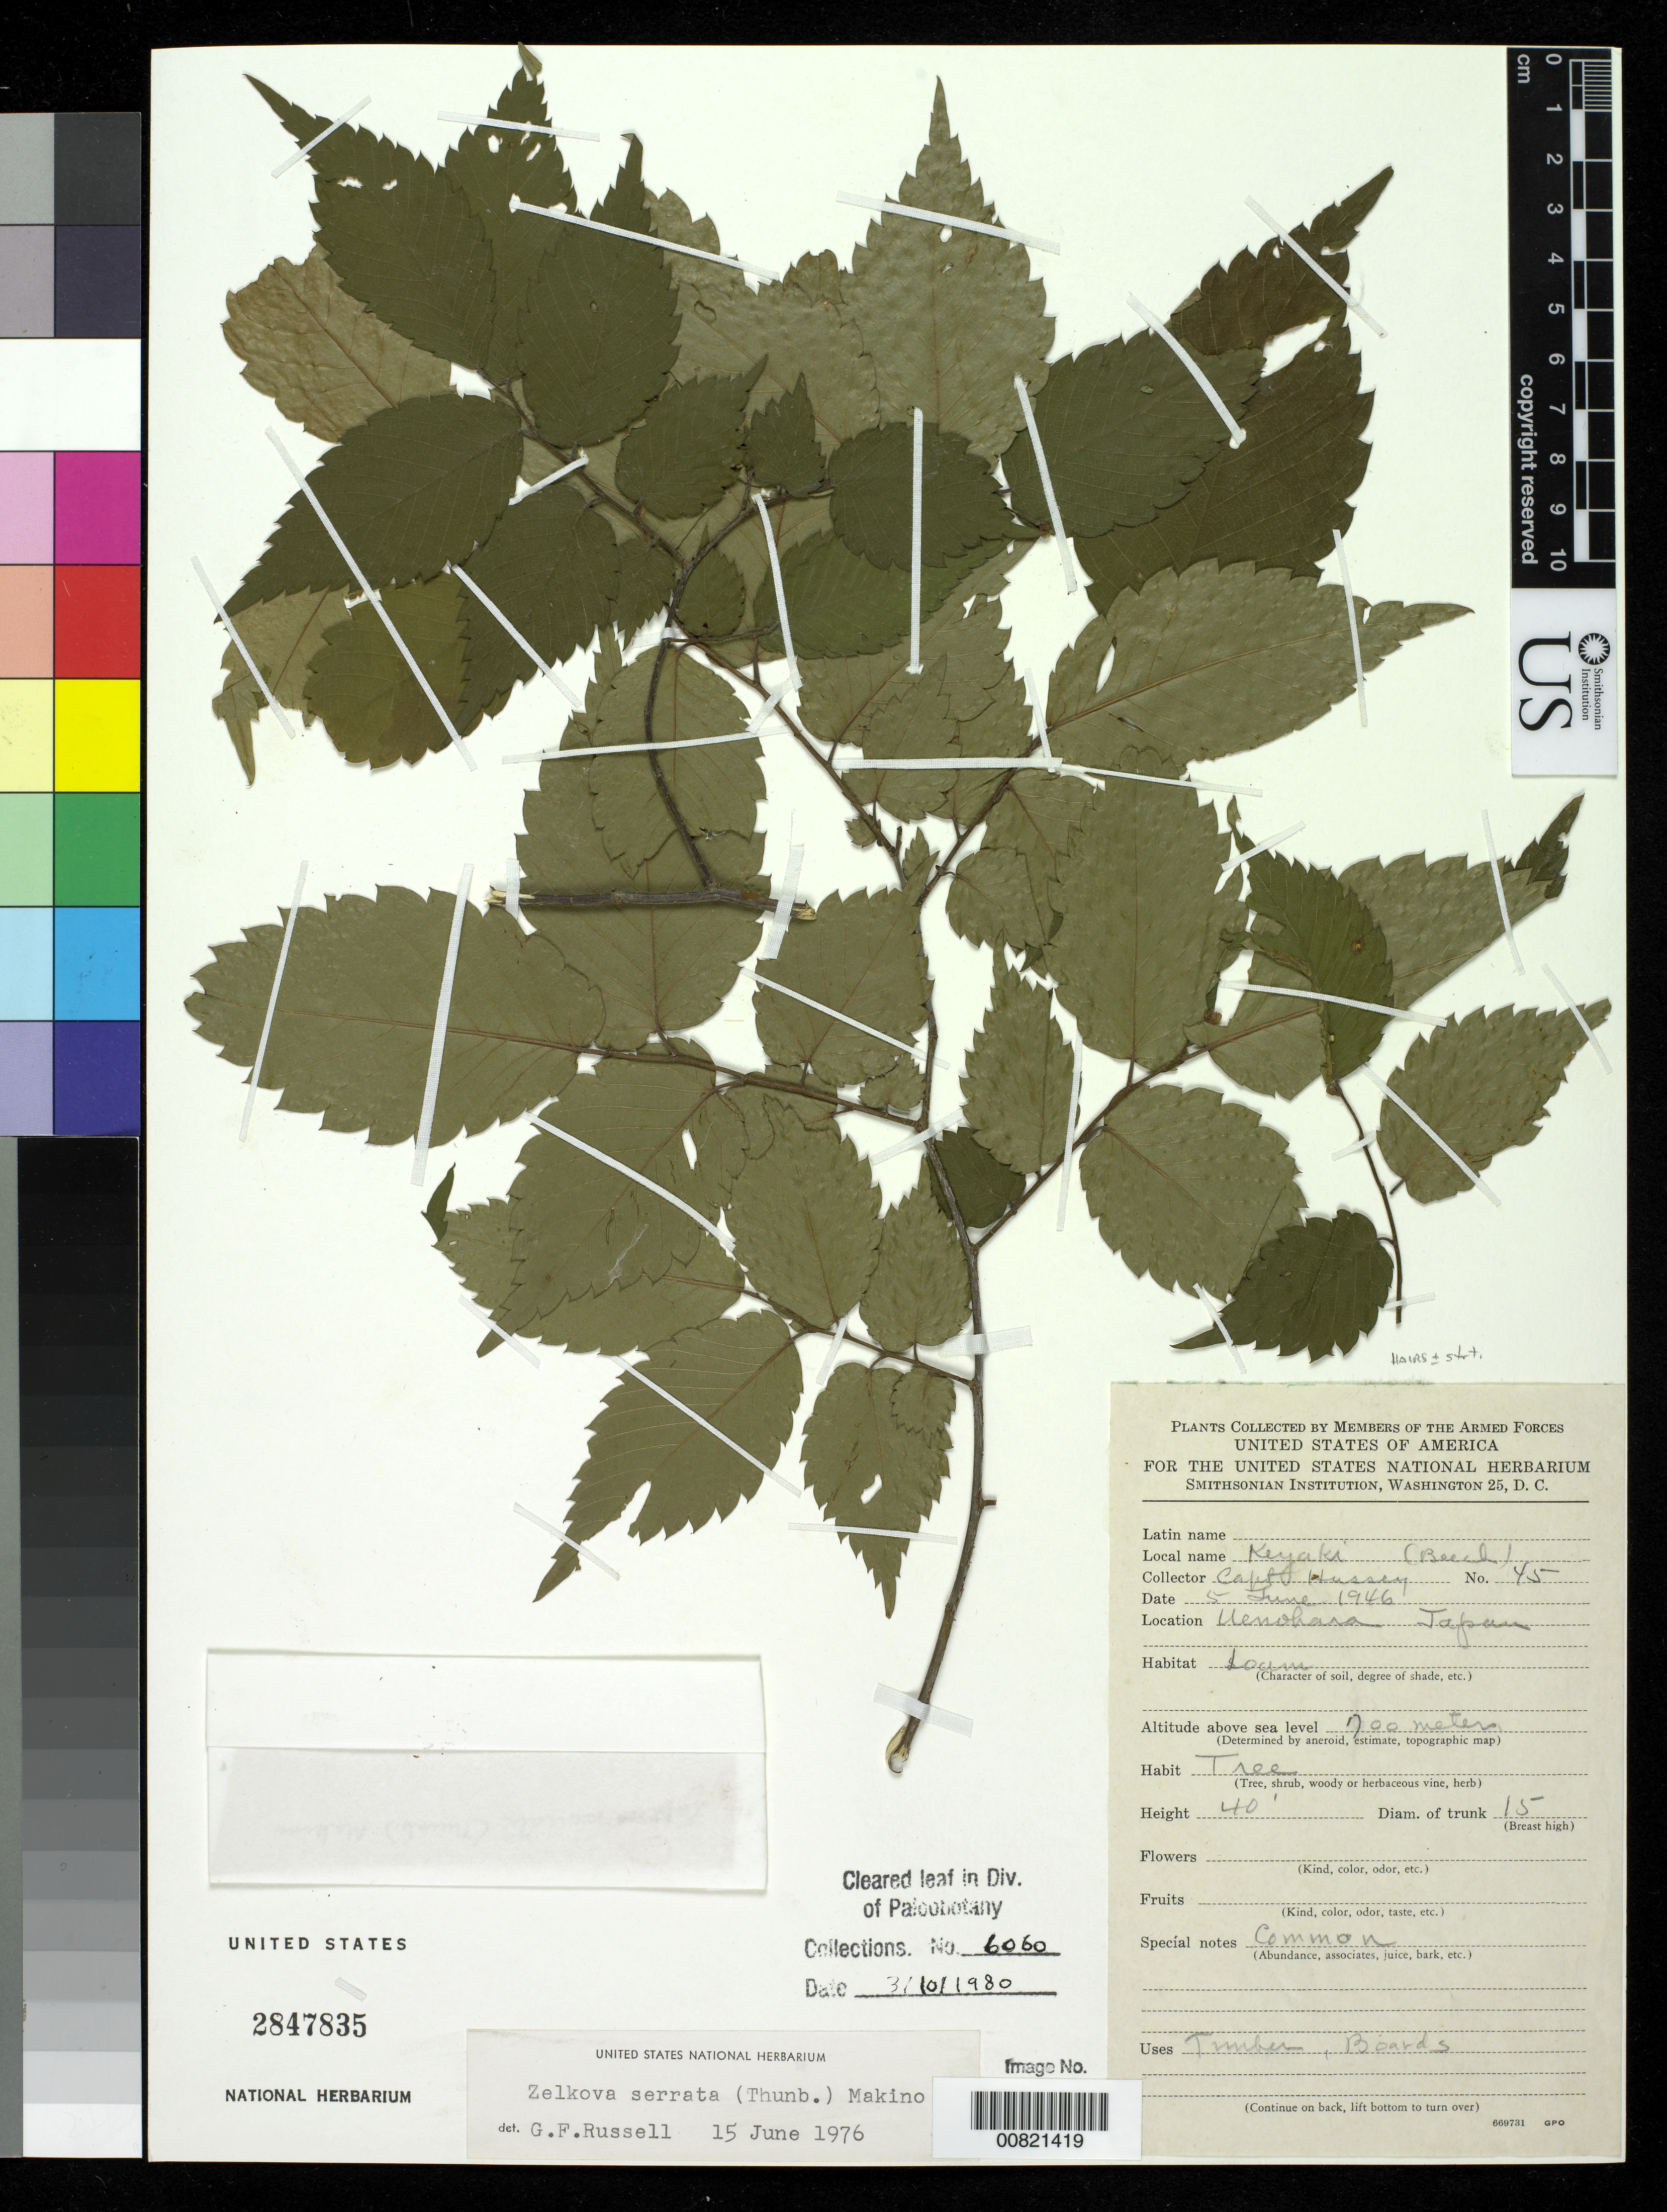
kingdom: Plantae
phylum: Tracheophyta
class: Magnoliopsida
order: Rosales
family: Ulmaceae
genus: Zelkova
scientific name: Zelkova serrata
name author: (Thunb.) Makino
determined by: Russell, George F., (UNITED STATES)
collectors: Hussey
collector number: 45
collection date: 1946-06-05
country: Japan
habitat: Loam soil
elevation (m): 700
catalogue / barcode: US 2847835